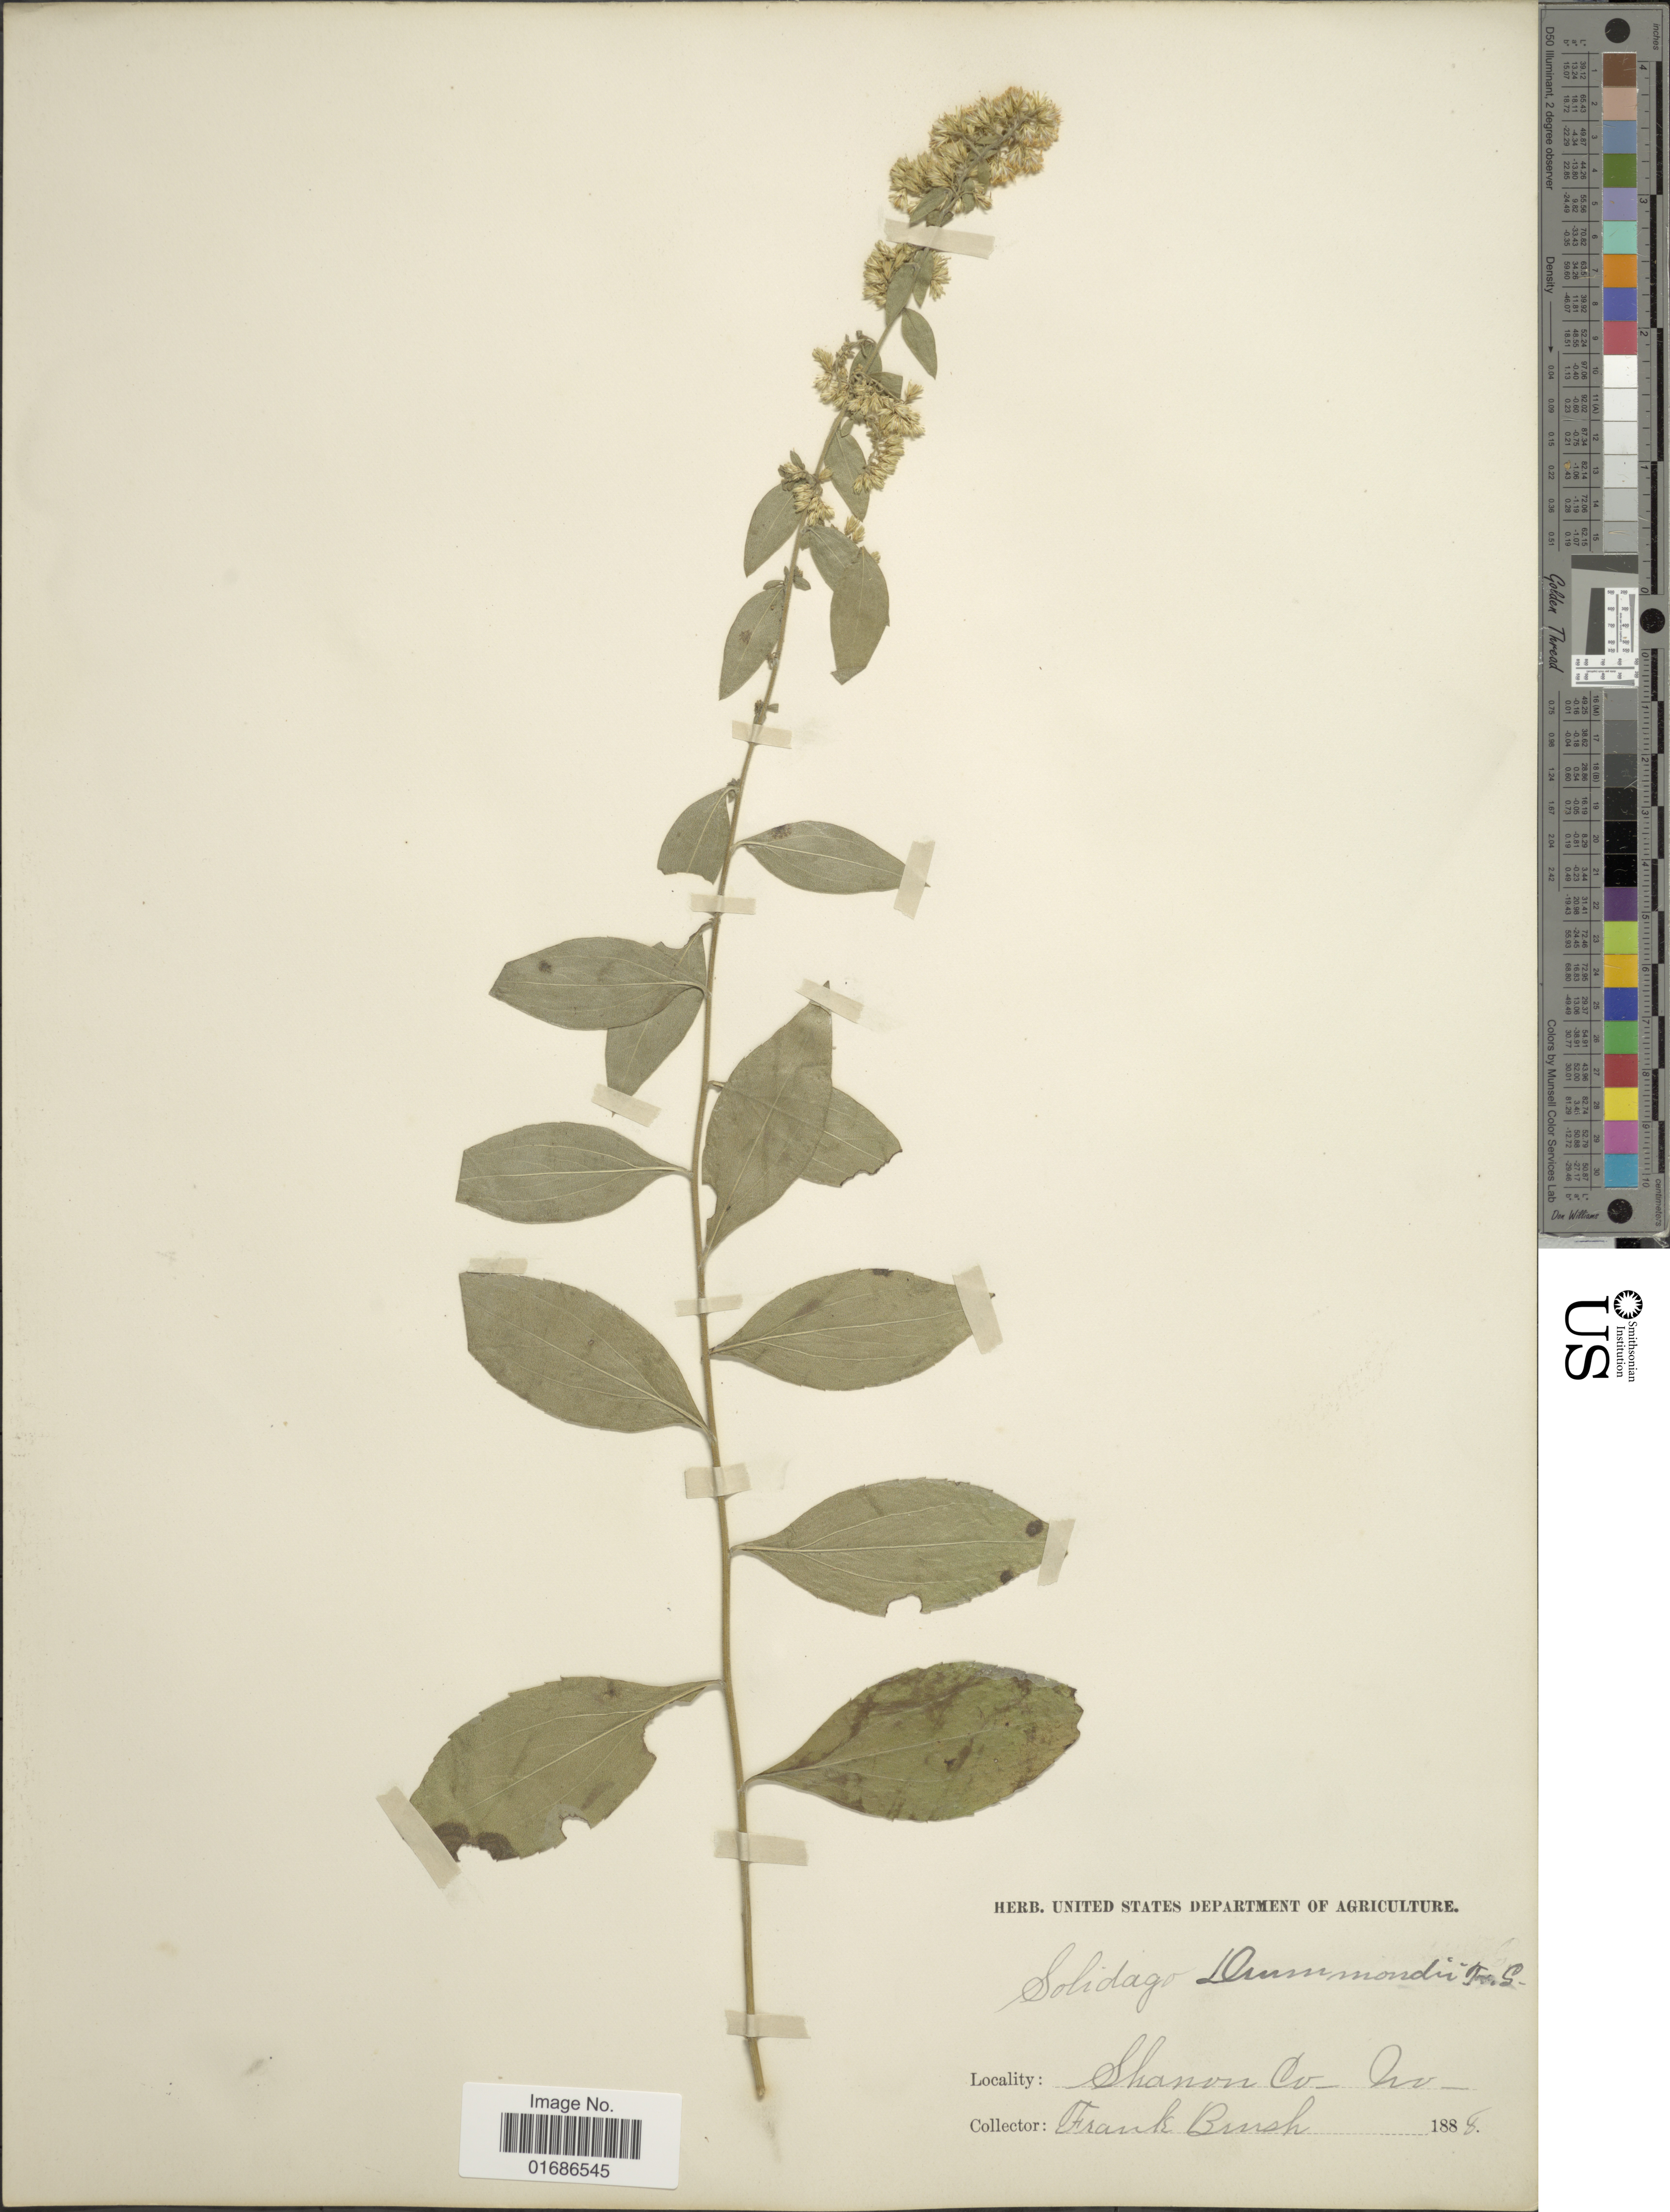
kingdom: Plantae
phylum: Tracheophyta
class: Magnoliopsida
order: Asterales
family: Asteraceae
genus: Solidago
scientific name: Solidago drummondii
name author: Torr. & A. Gray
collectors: F. Brush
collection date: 1888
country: United States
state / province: Missouri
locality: Shannon Co